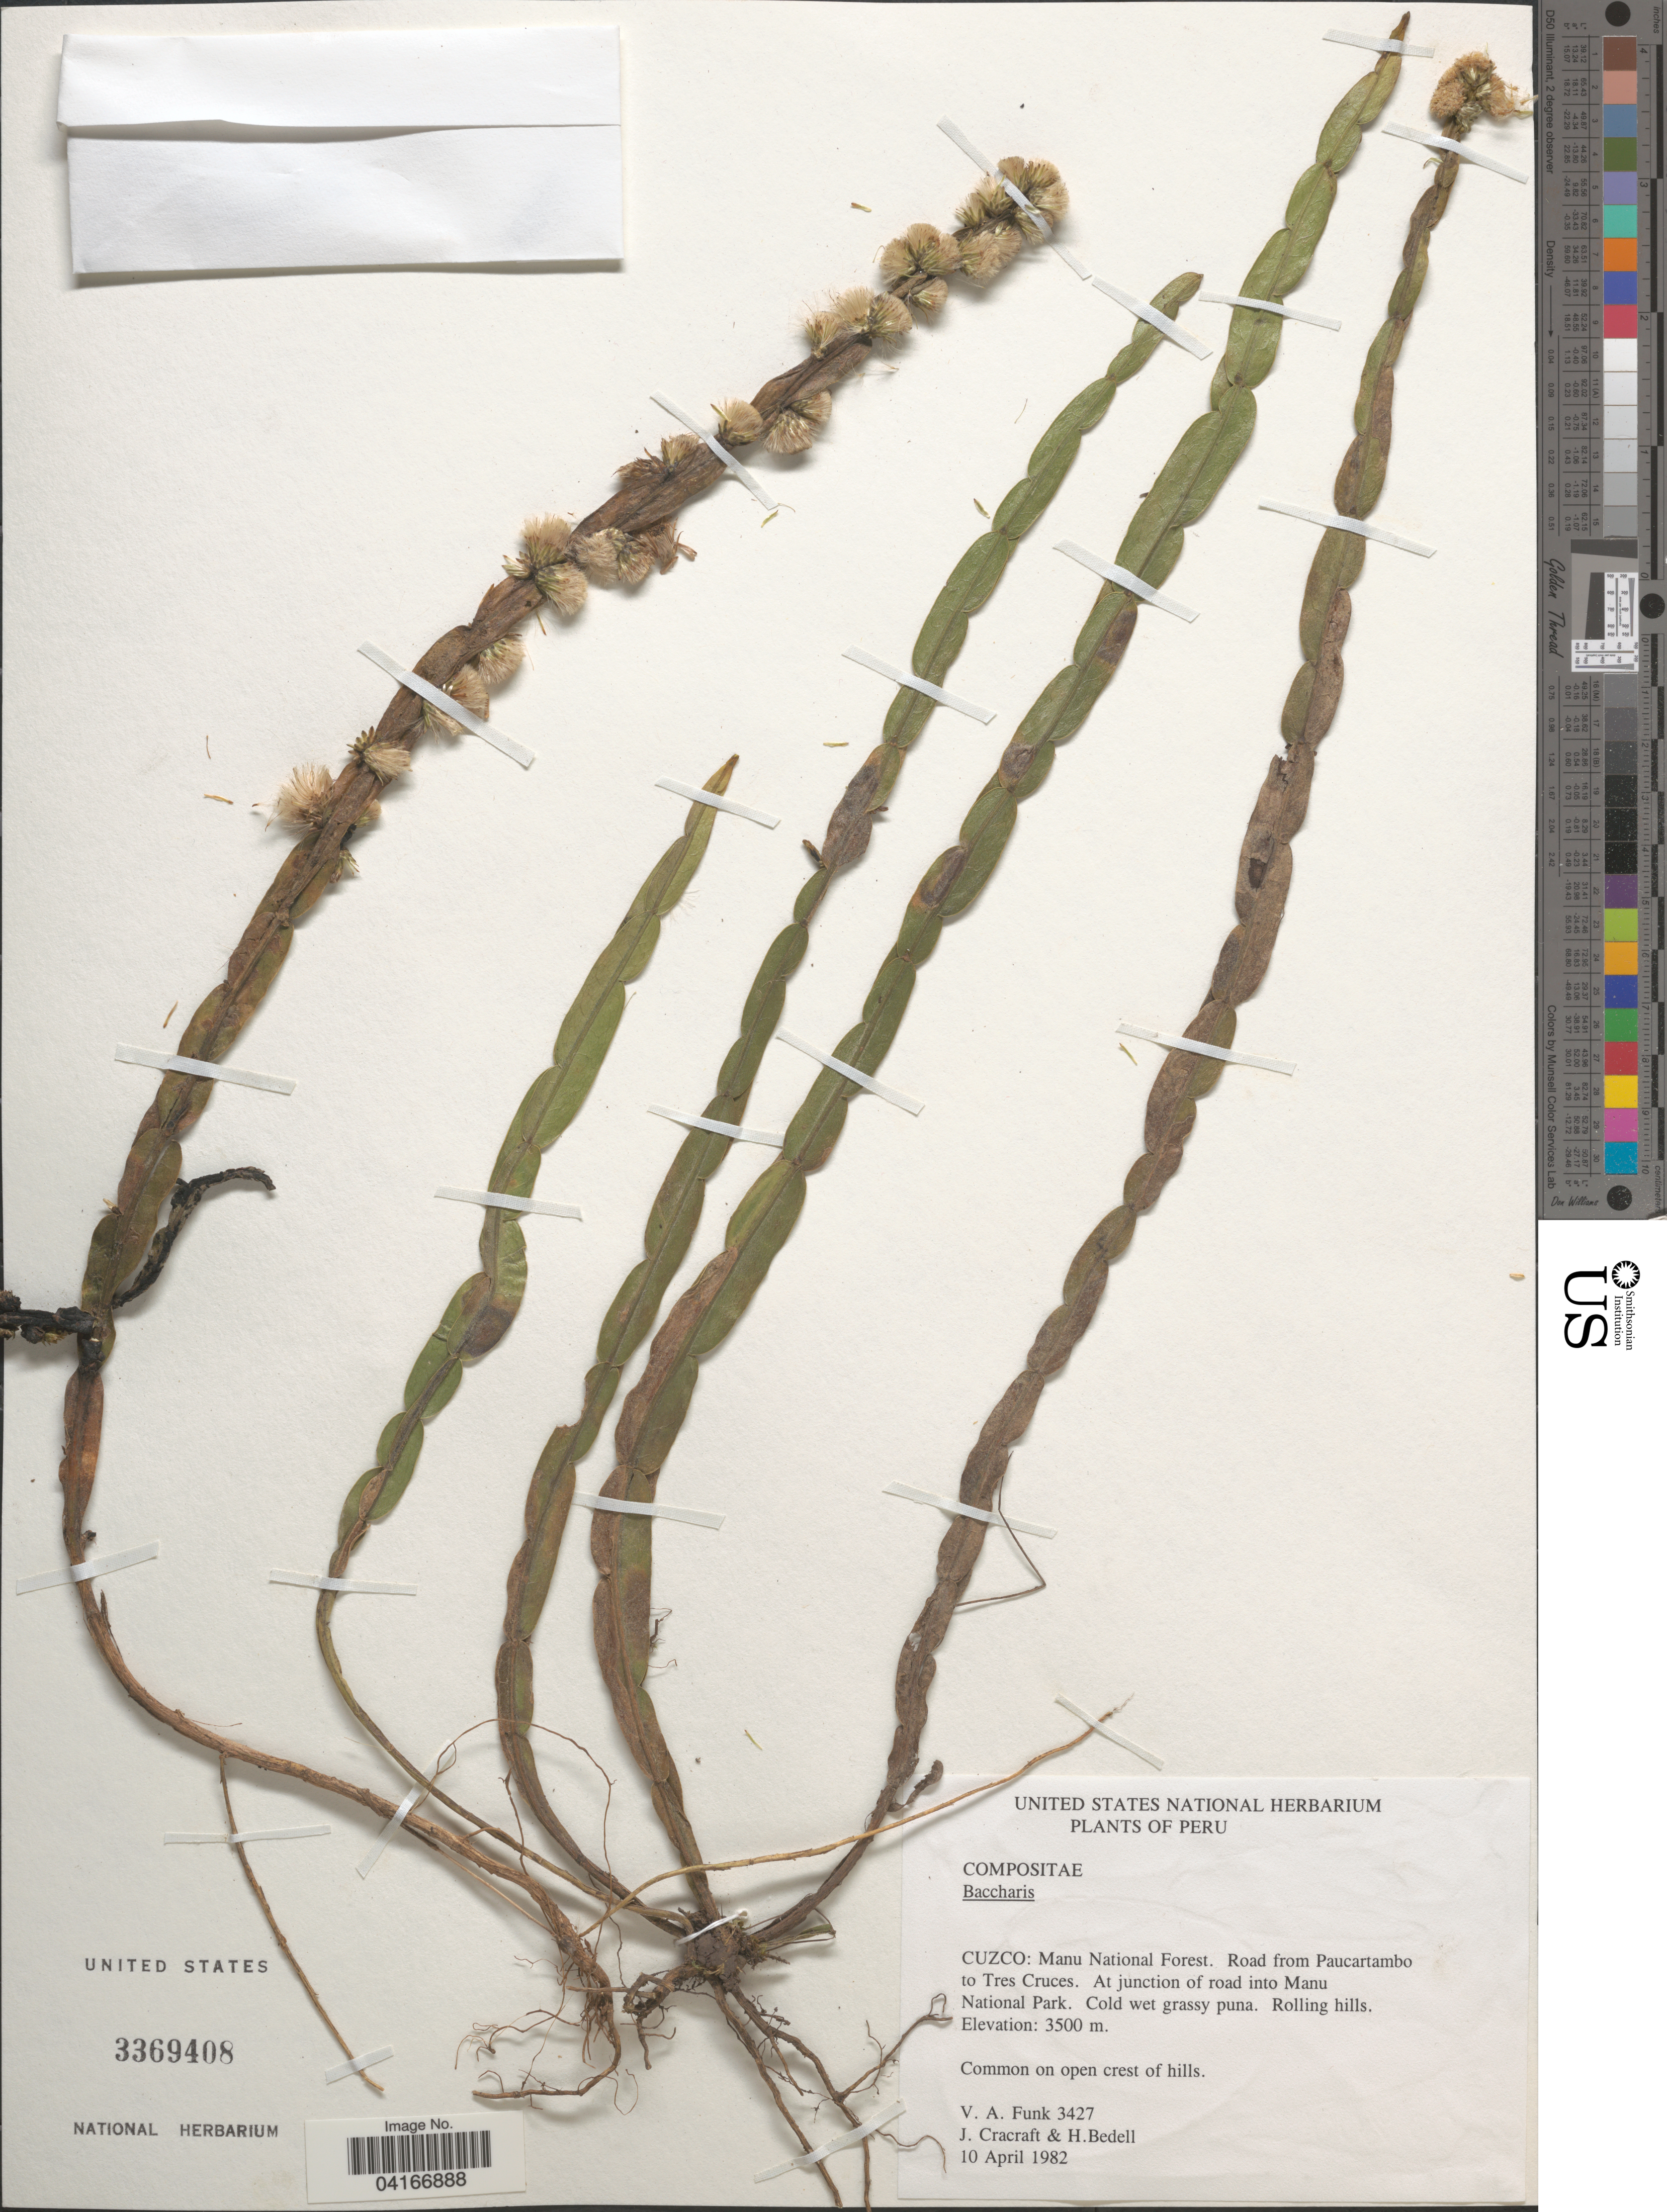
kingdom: Plantae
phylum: Tracheophyta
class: Magnoliopsida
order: Asterales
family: Asteraceae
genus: Baccharis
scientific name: Baccharis sp.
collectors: V. Funk, J. L. Cracraft & H. Bedell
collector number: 3427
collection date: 1982-04-10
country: Peru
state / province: Cusco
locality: Cuzco: Manu National Forest. Road from Paucartambo to Tres Cruces. At junction of road into Manu National Park.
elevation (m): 3500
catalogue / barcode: US 3369408